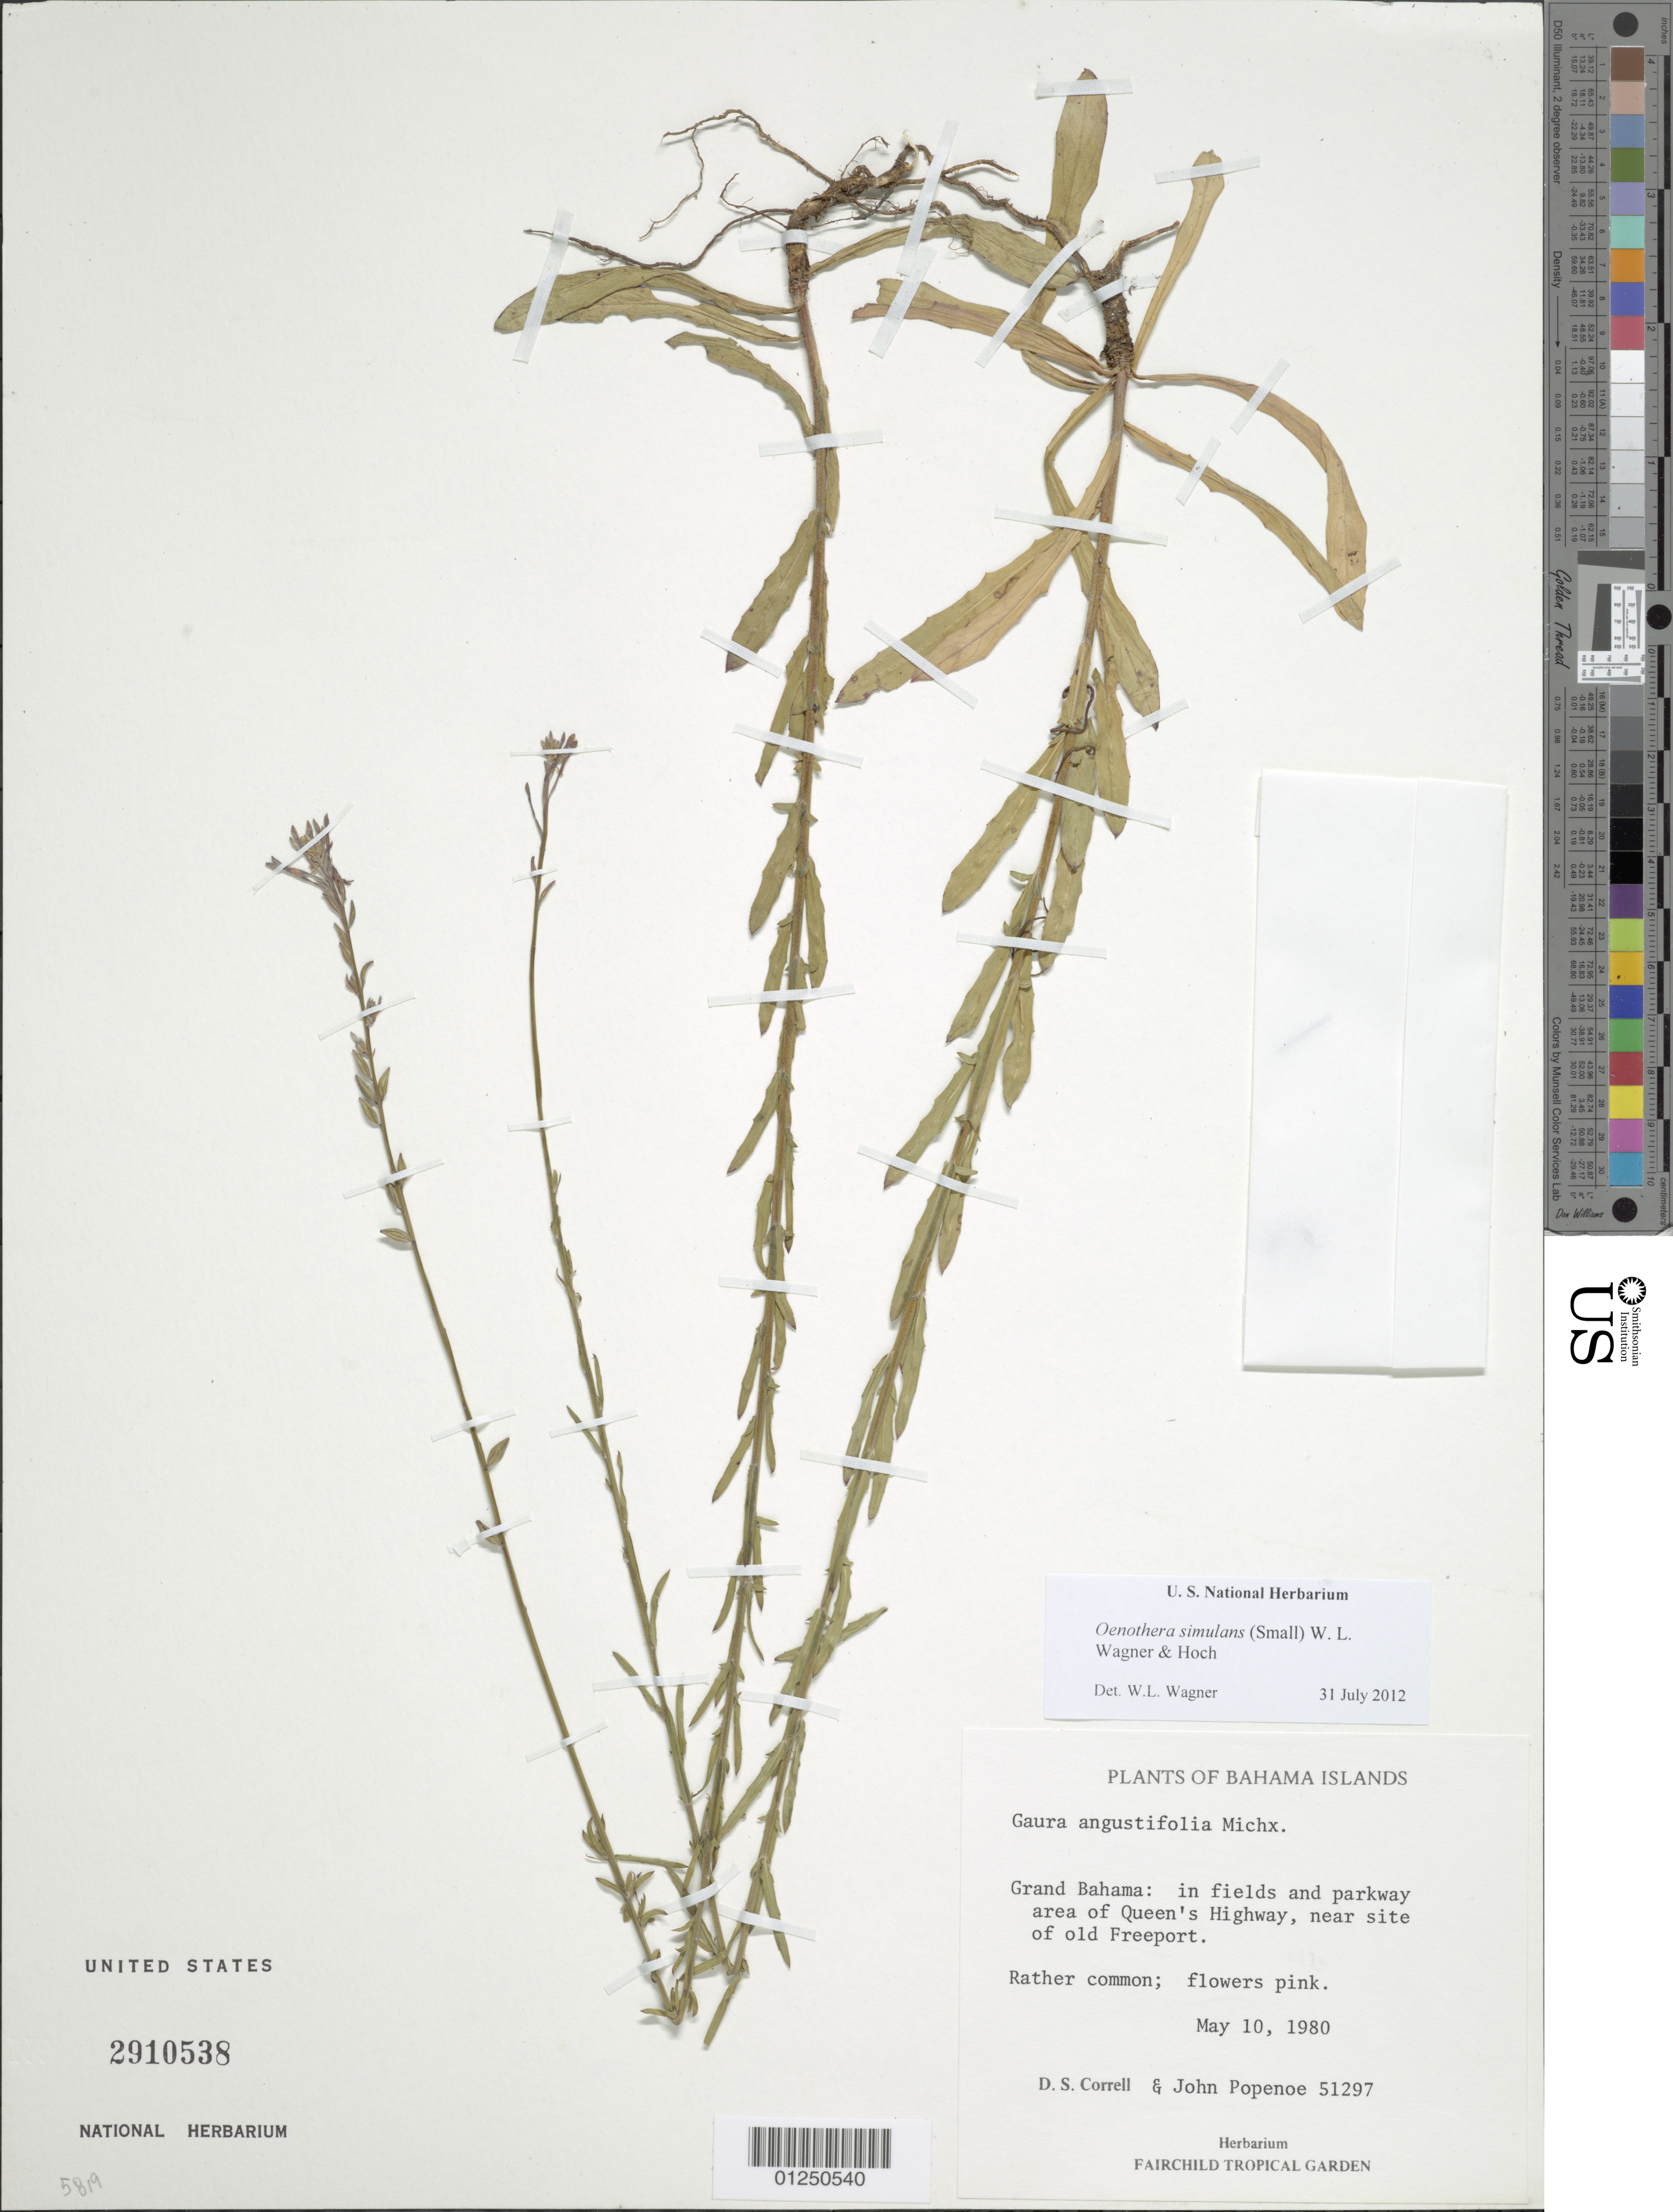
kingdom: Plantae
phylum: Tracheophyta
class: Magnoliopsida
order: Myrtales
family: Onagraceae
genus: Oenothera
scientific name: Oenothera simulans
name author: Michx.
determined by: Wagner, W. L., (BOT), Smithsonian Institution - National Museum of Natural History (UNITED STATES)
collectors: D. S. Correll & J. Popenoe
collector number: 51297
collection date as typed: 10 May 1980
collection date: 1980-05-10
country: Bahamas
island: Grand Bahama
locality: In fields and parkway area of Queen's Highway, near site of old Freeport.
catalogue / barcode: US 2910538